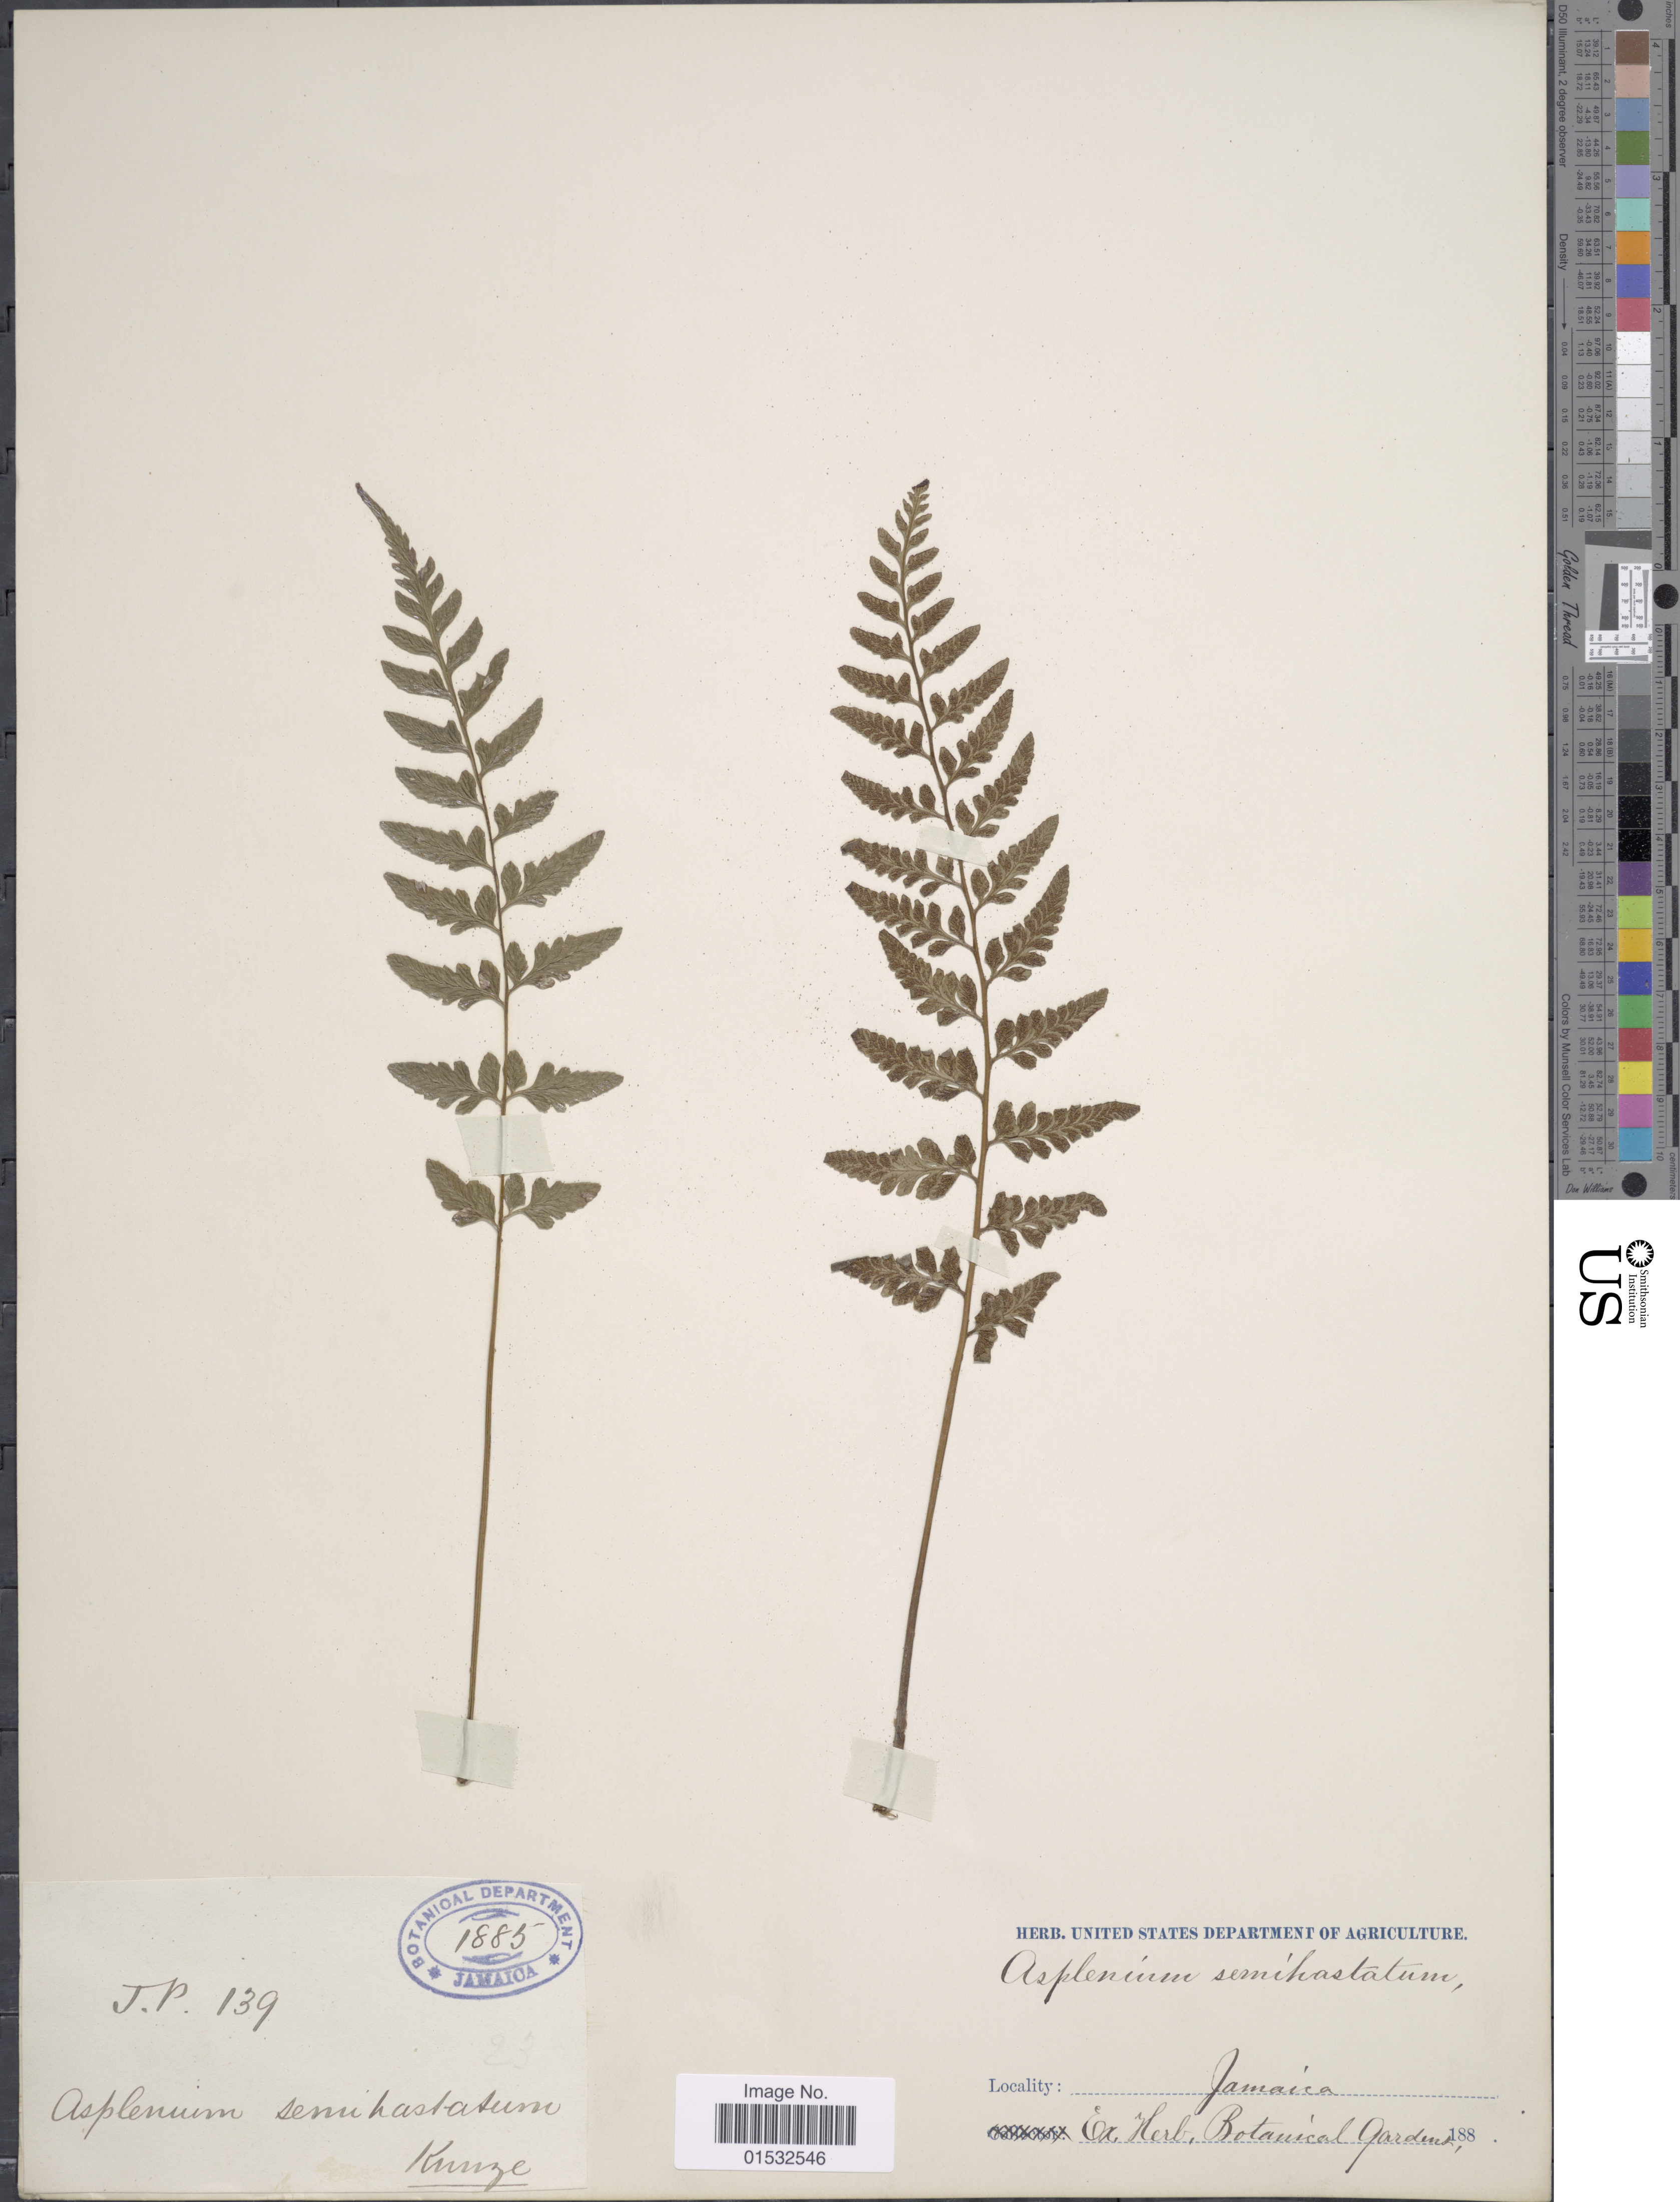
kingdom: Plantae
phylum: Tracheophyta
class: Polypodiopsida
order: Polypodiales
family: Athyriaceae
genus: Diplazium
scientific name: Diplazium unilobum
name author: (Poir.) Hieron.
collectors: J.P.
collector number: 139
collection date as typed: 188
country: Jamaica